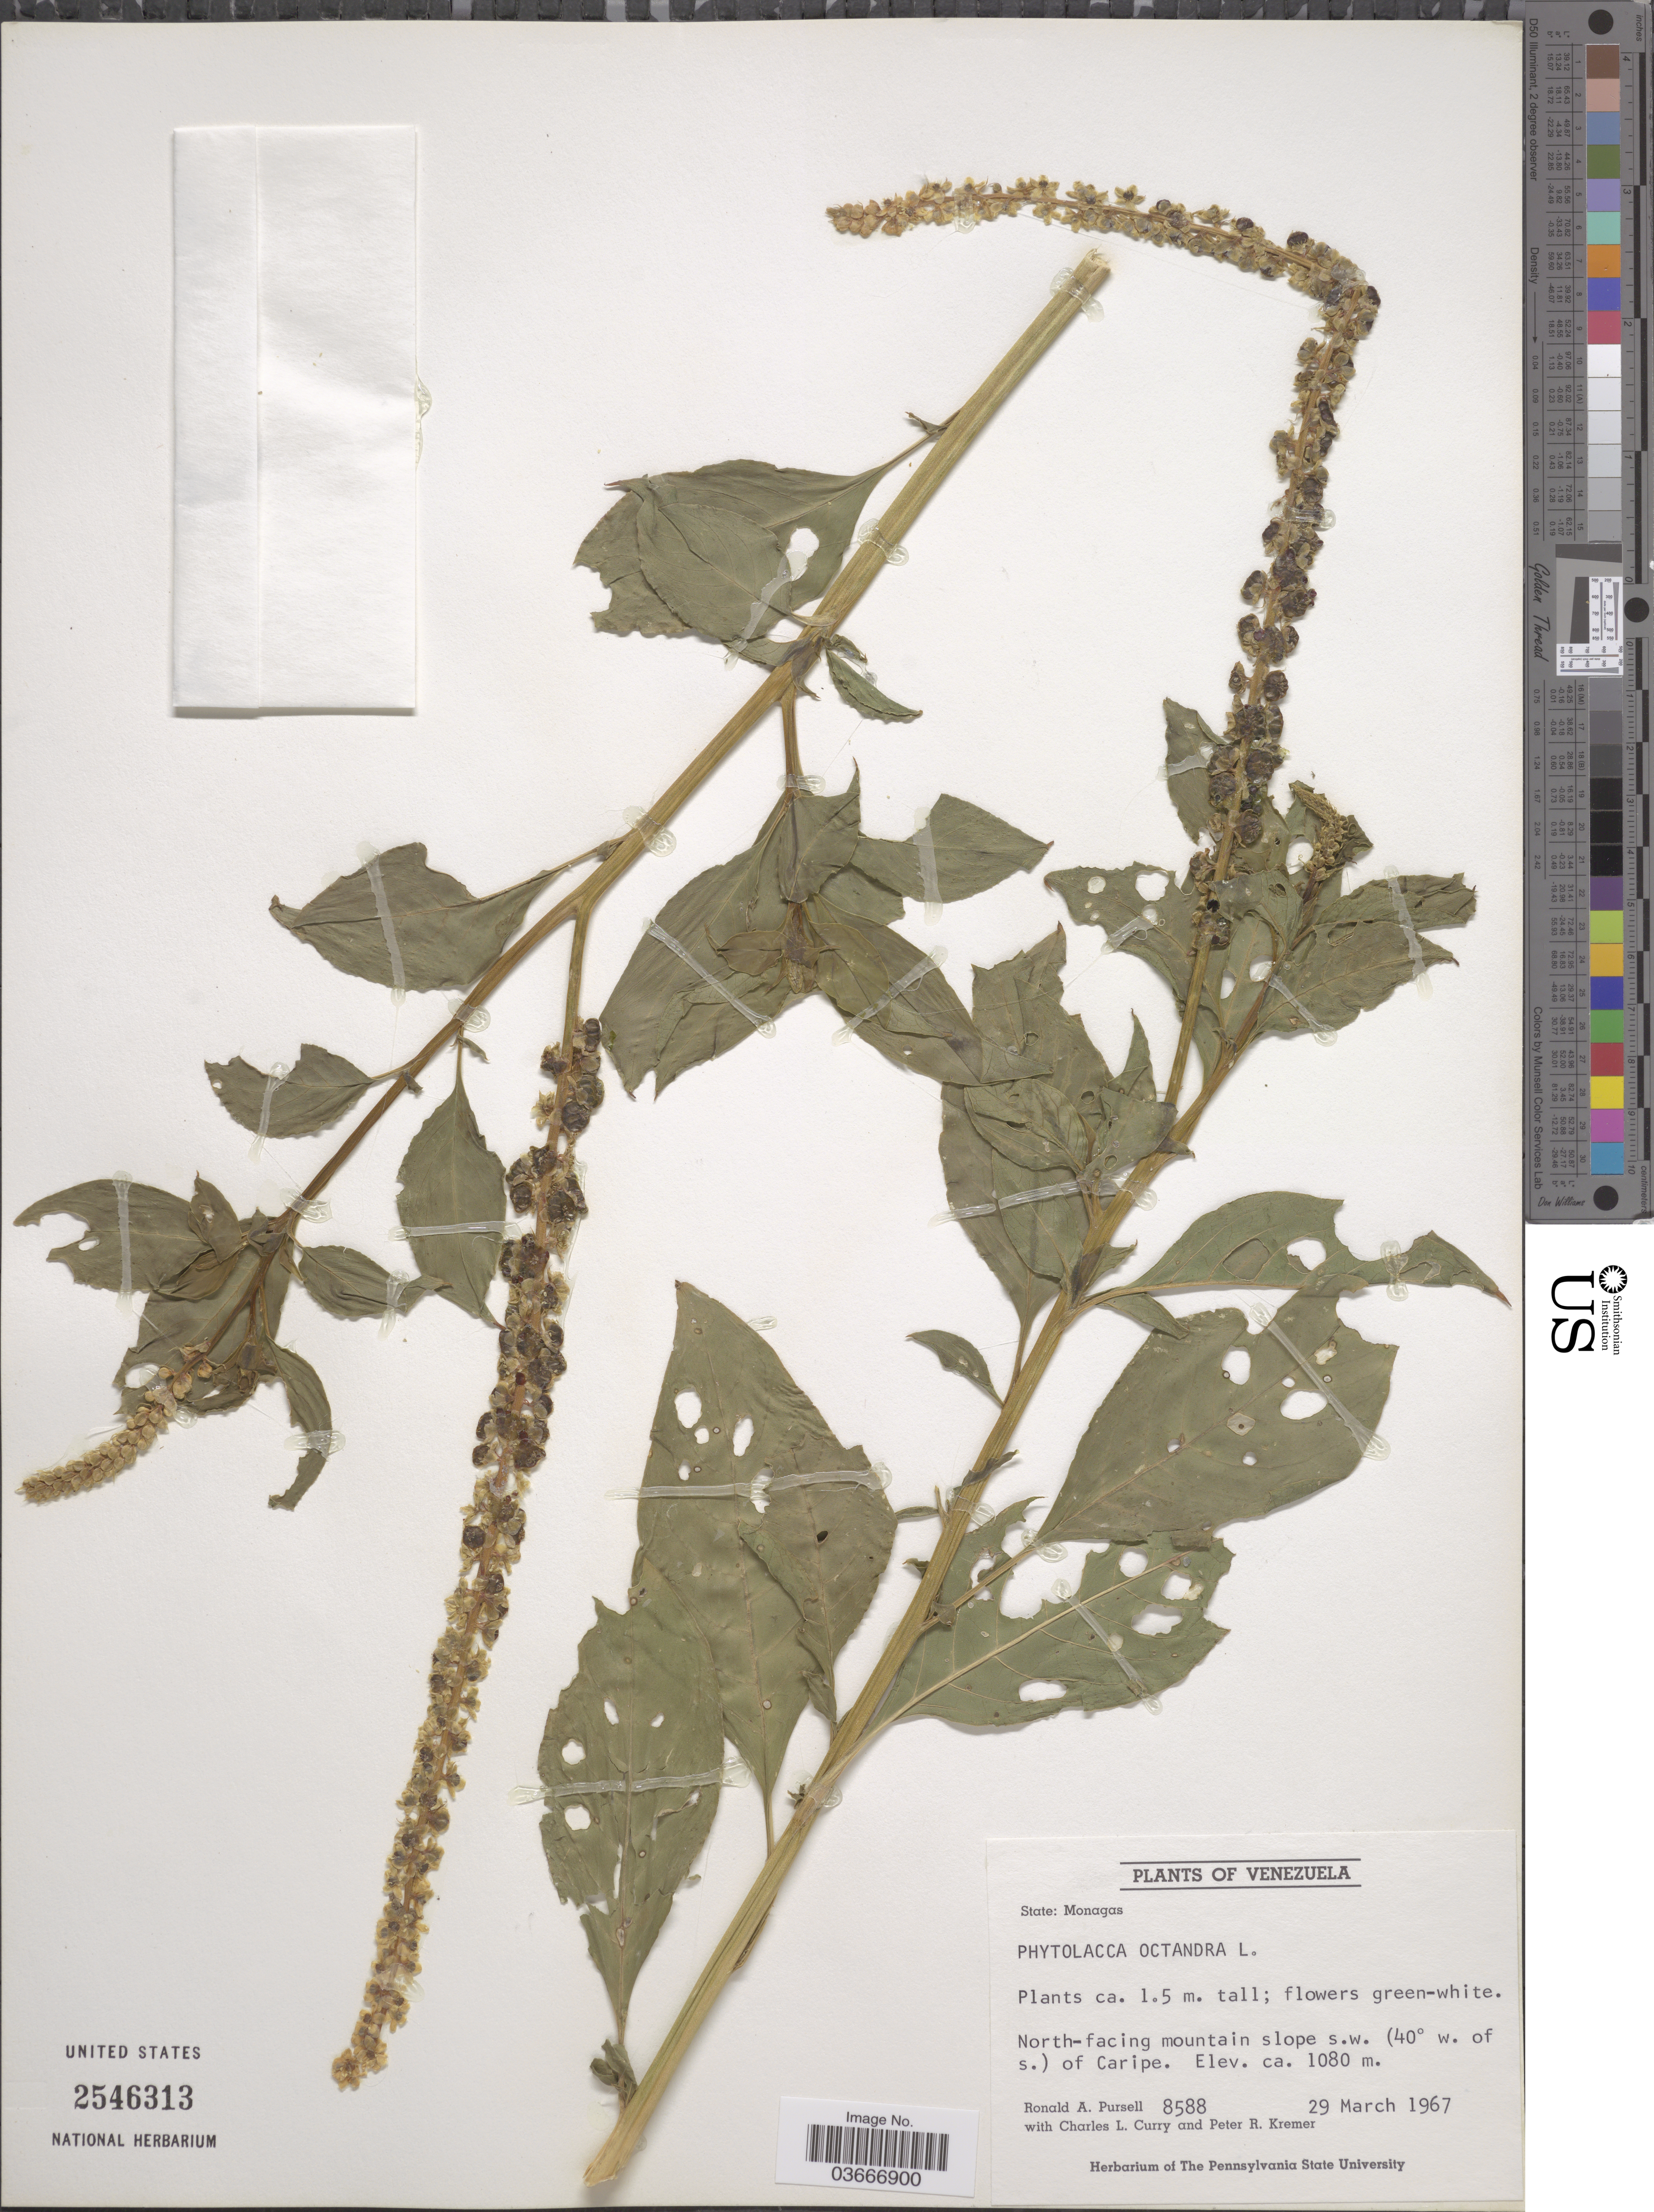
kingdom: Plantae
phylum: Tracheophyta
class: Magnoliopsida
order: Caryophyllales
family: Phytolaccaceae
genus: Phytolacca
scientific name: Phytolacca icosandra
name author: L.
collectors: R. A. Pursell, C. L. Curry & P. Kremer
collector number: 8588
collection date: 1967-03-29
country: Venezuela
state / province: Monagas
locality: North-facing mountain slope s.w. of (40° w. of s.) Caripe.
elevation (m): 1080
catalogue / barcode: US 2546313